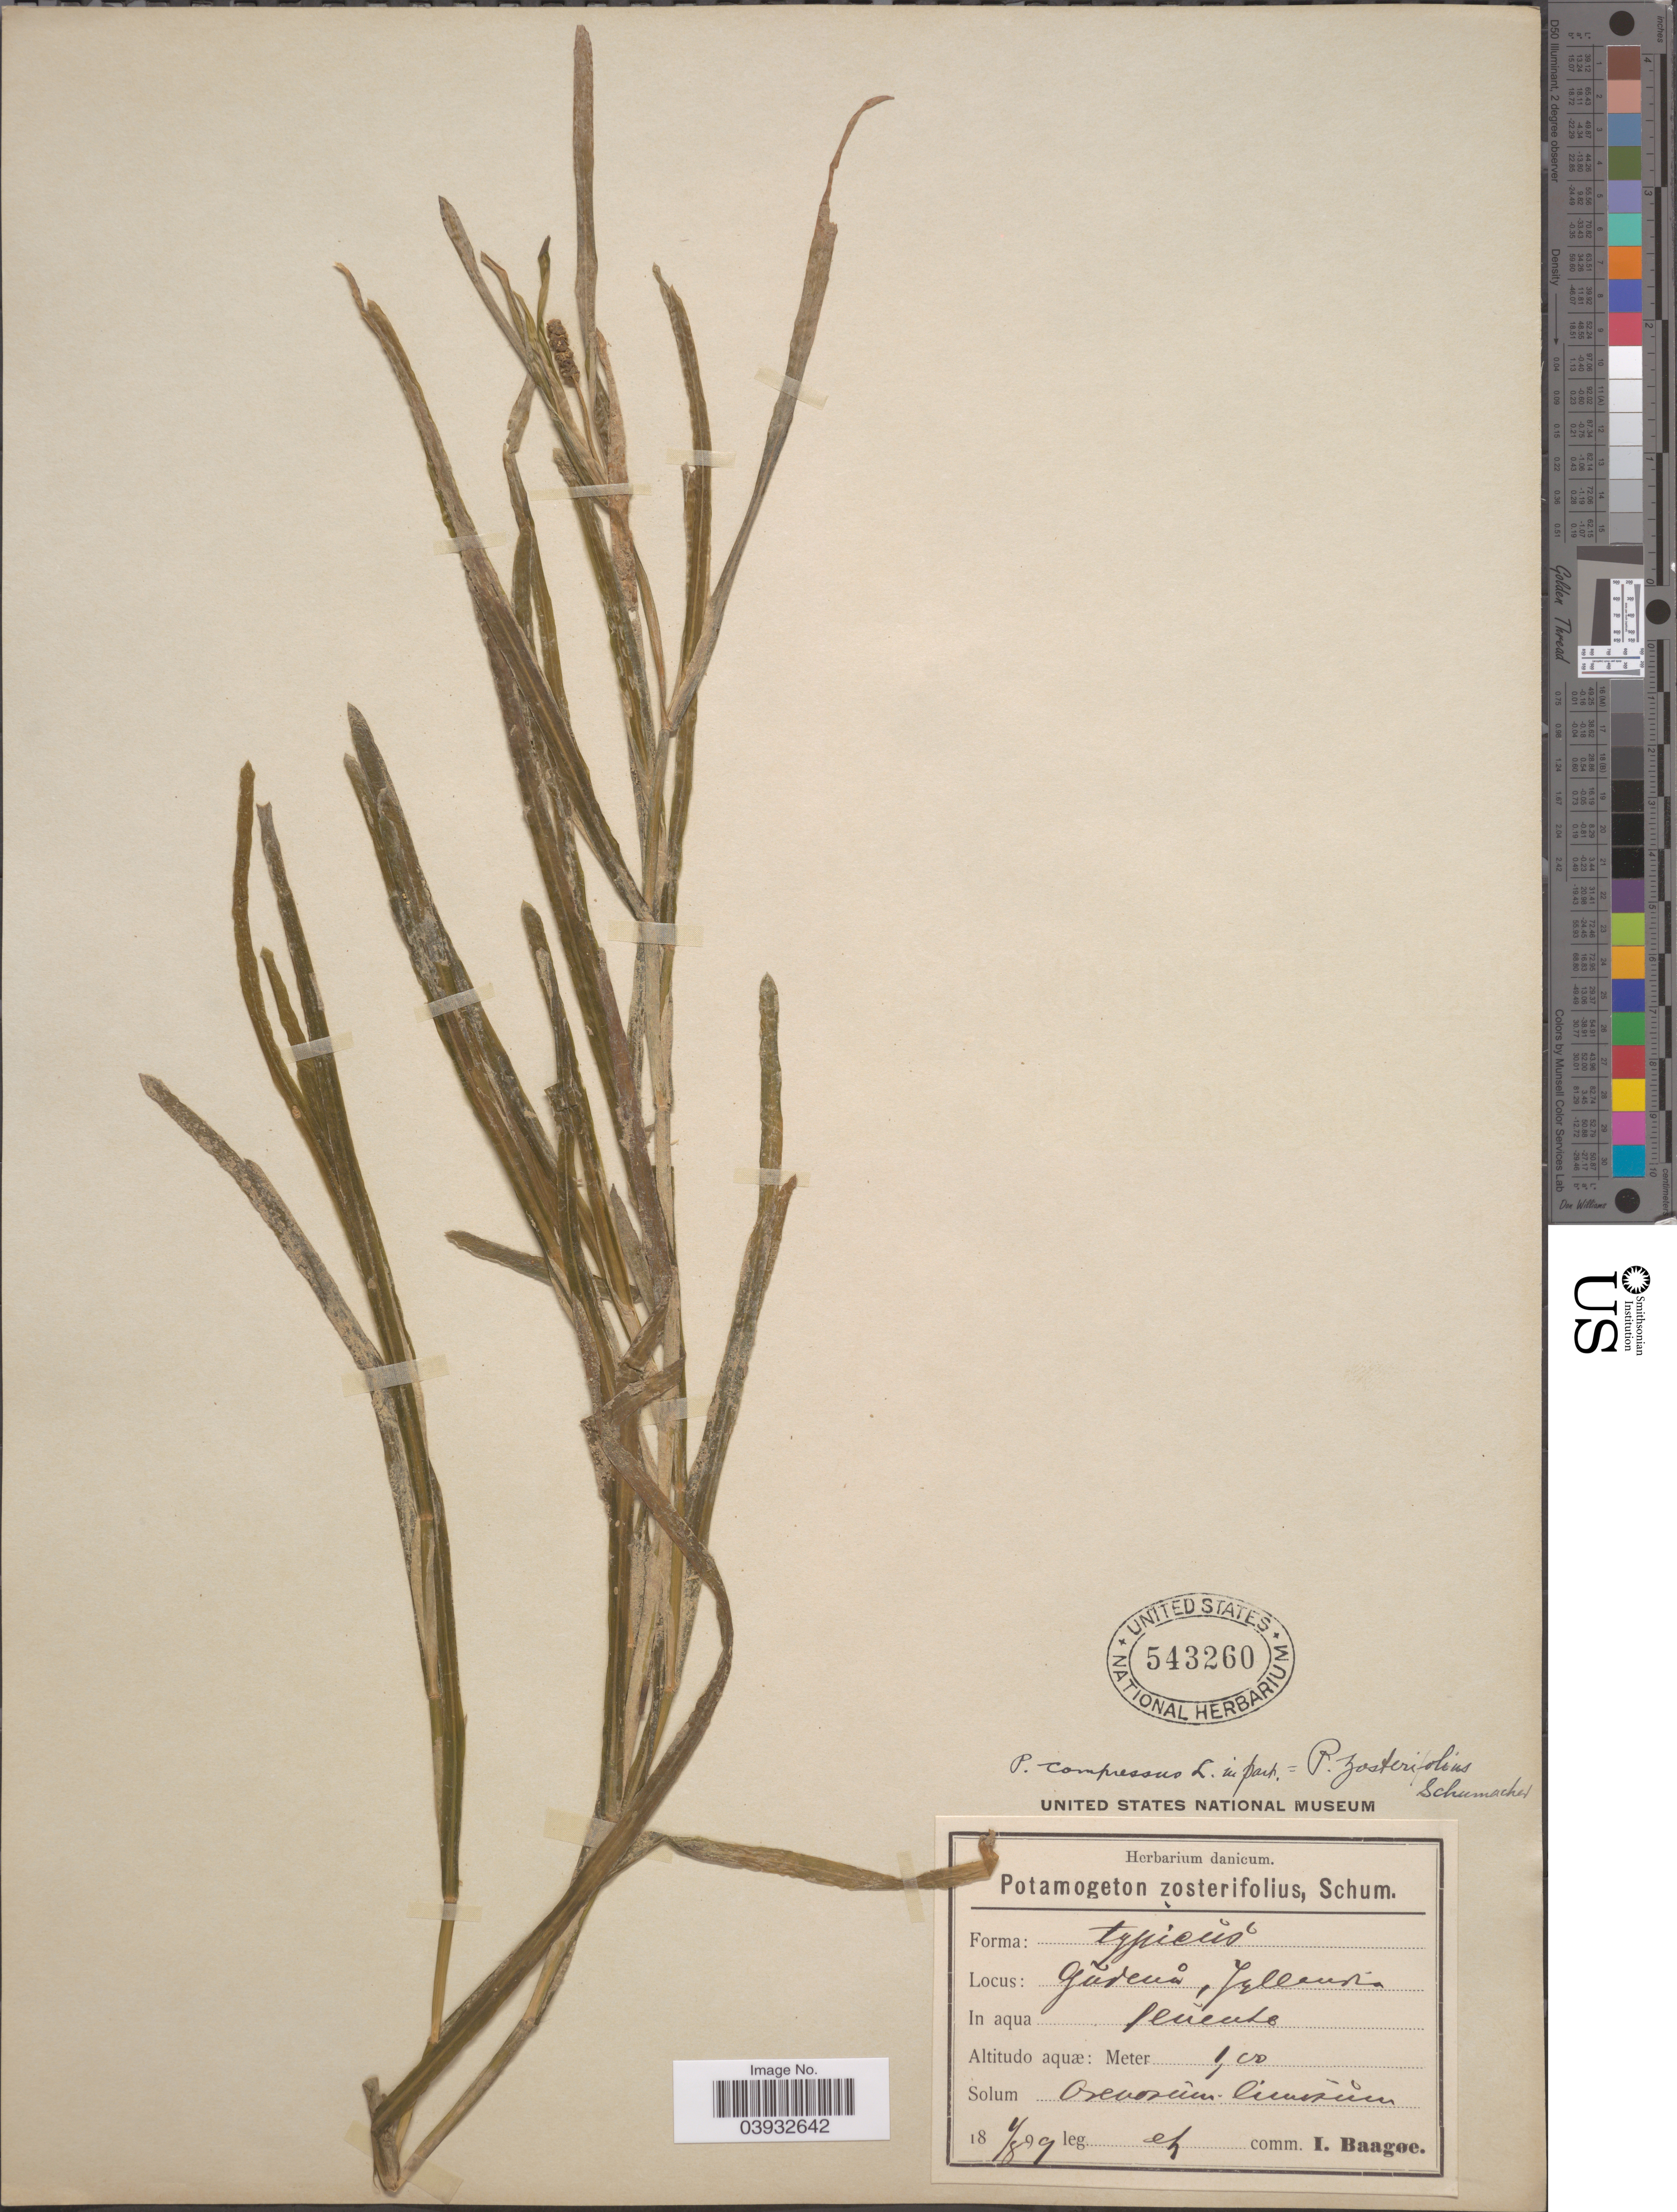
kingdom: Plantae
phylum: Tracheophyta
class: Liliopsida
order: Alismatales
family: Potamogetonaceae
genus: Potamogeton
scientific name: Potamogeton zosterifolius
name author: Schumach.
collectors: I. Baagøe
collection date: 1899-08-01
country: Denmark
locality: Gãdruå, Jyllandia.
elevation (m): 1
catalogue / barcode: US 543260